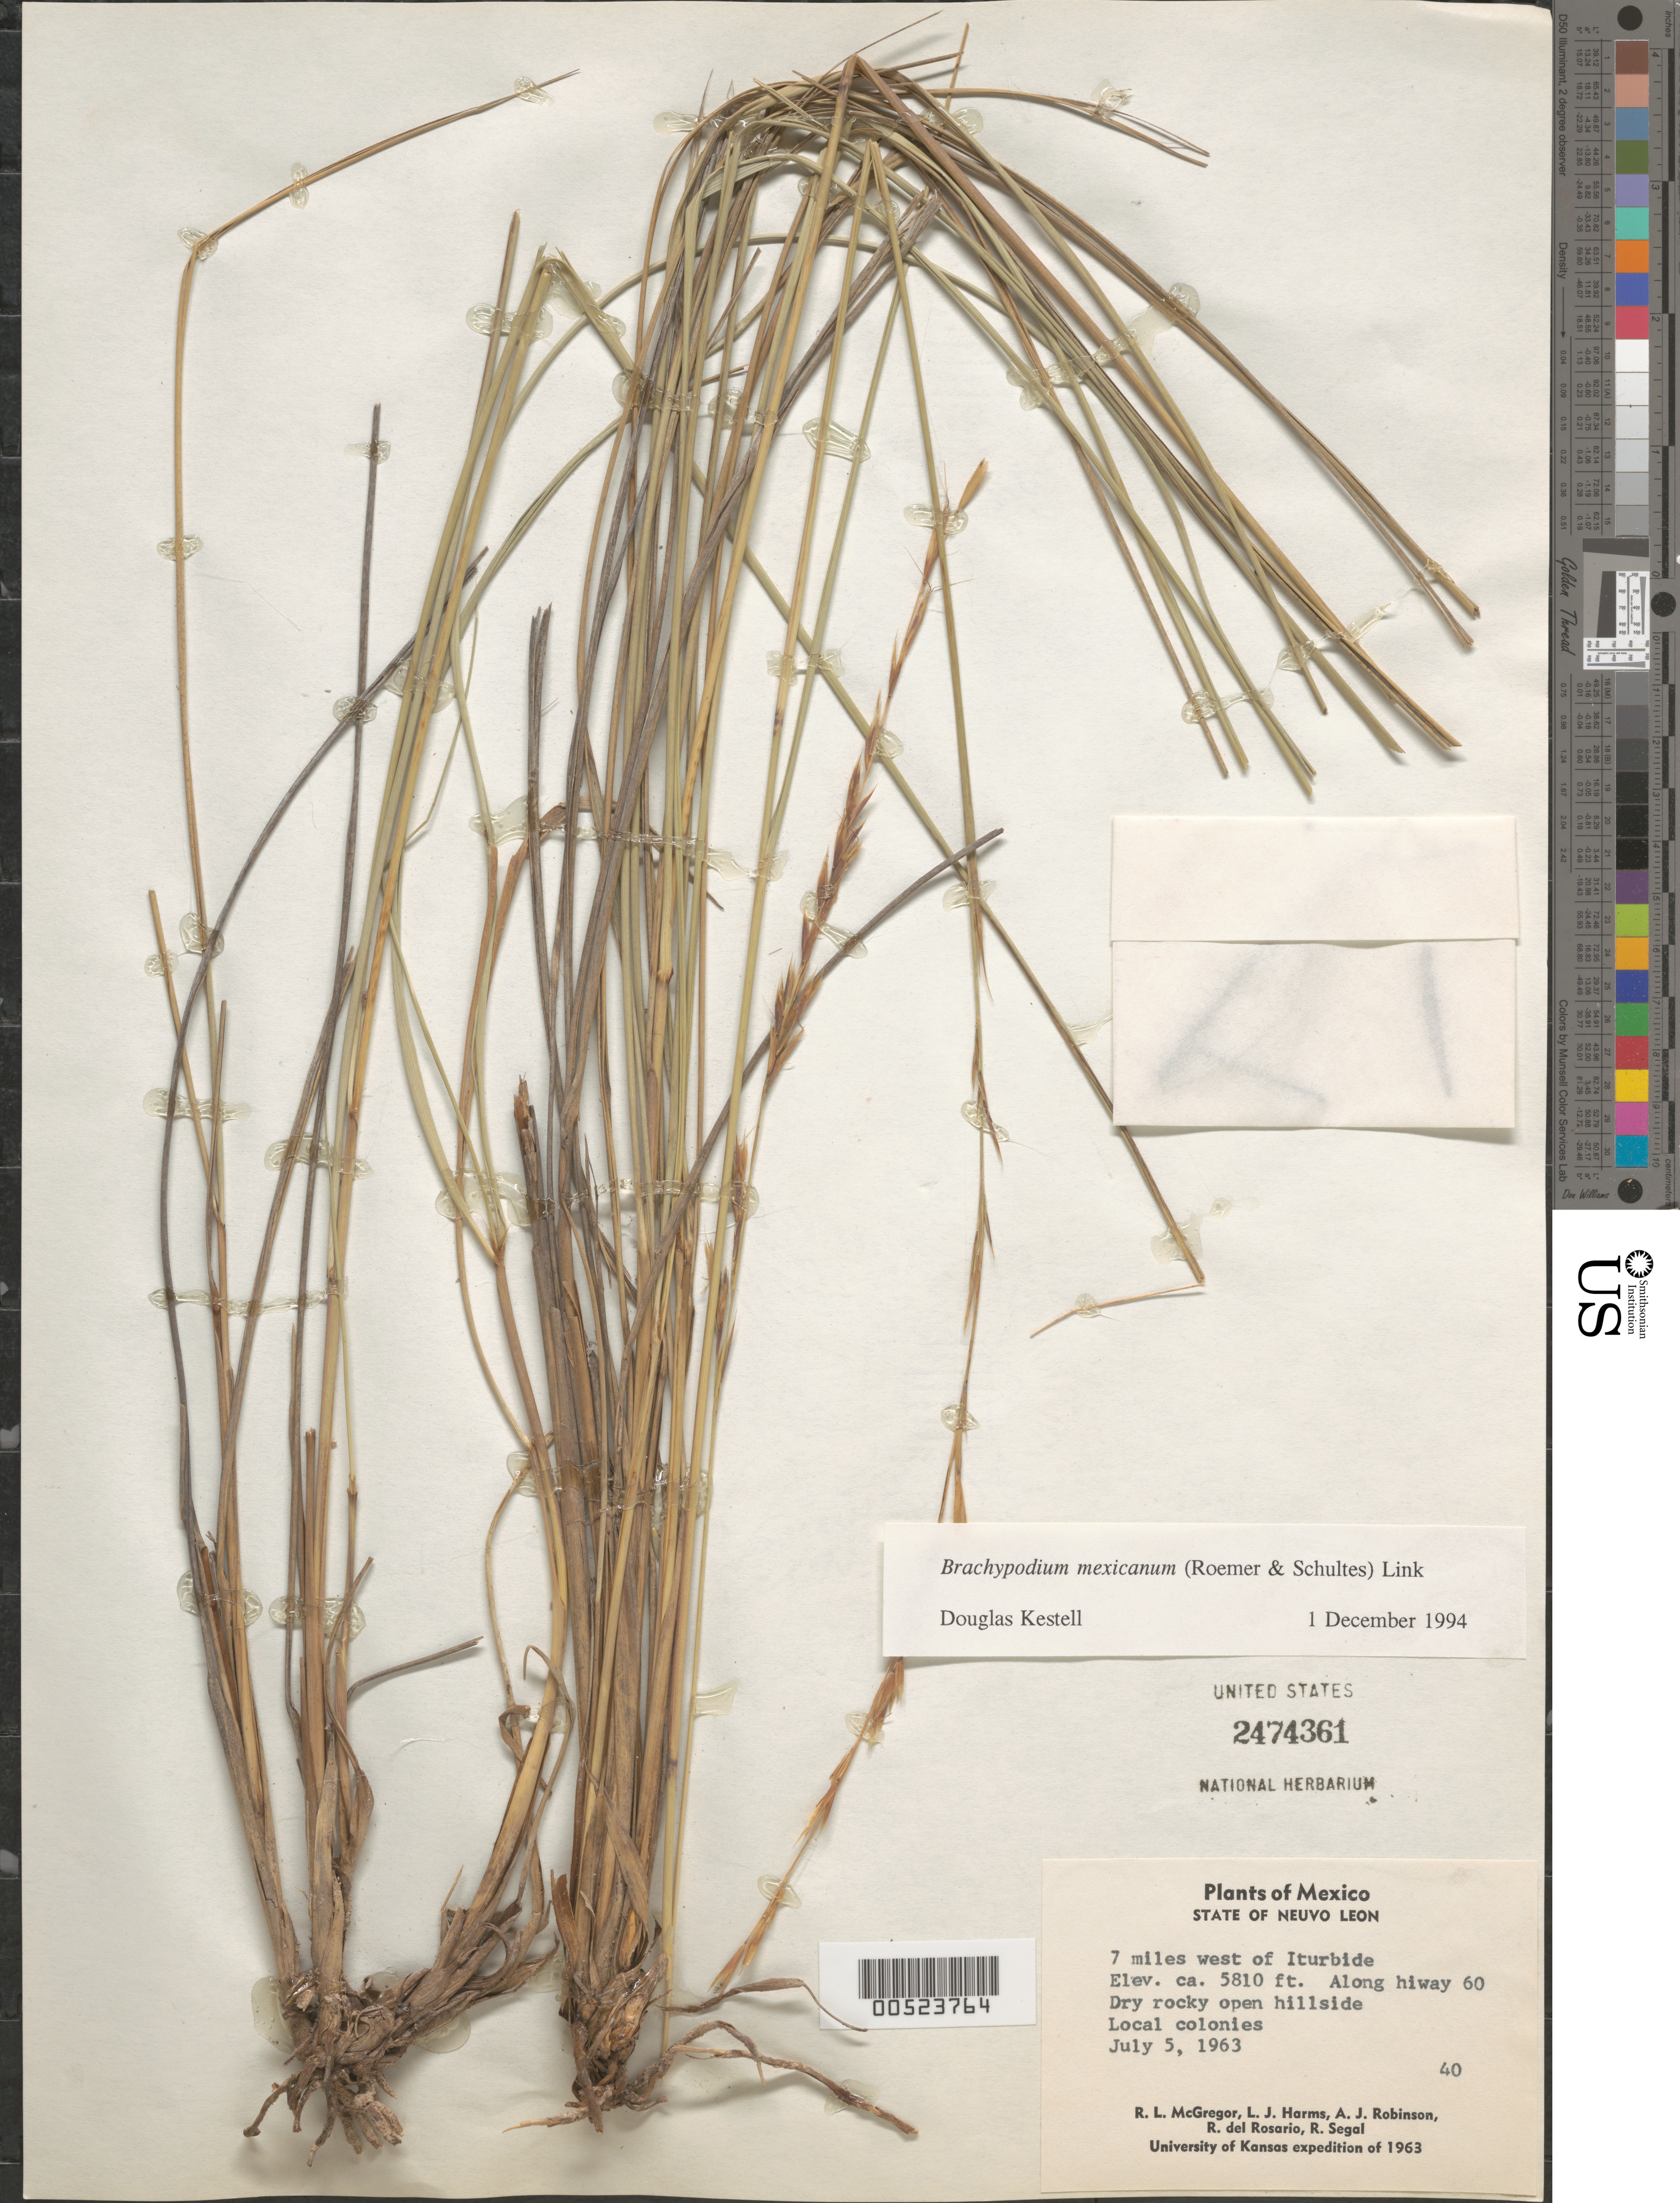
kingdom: Plantae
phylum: Tracheophyta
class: Liliopsida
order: Poales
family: Poaceae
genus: Brachypodium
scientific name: Brachypodium mexicanum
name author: (Roem. & Schult.) Link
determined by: Kestell, Douglas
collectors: R. McGregor, L. Harms, A. J. Robinson & R. Segal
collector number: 40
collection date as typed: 5 Jul 1963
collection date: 1963-07-05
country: Mexico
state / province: Nuevo León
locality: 7 mi W of Iturbide, along Hwy 60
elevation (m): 1771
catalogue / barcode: US 2474361